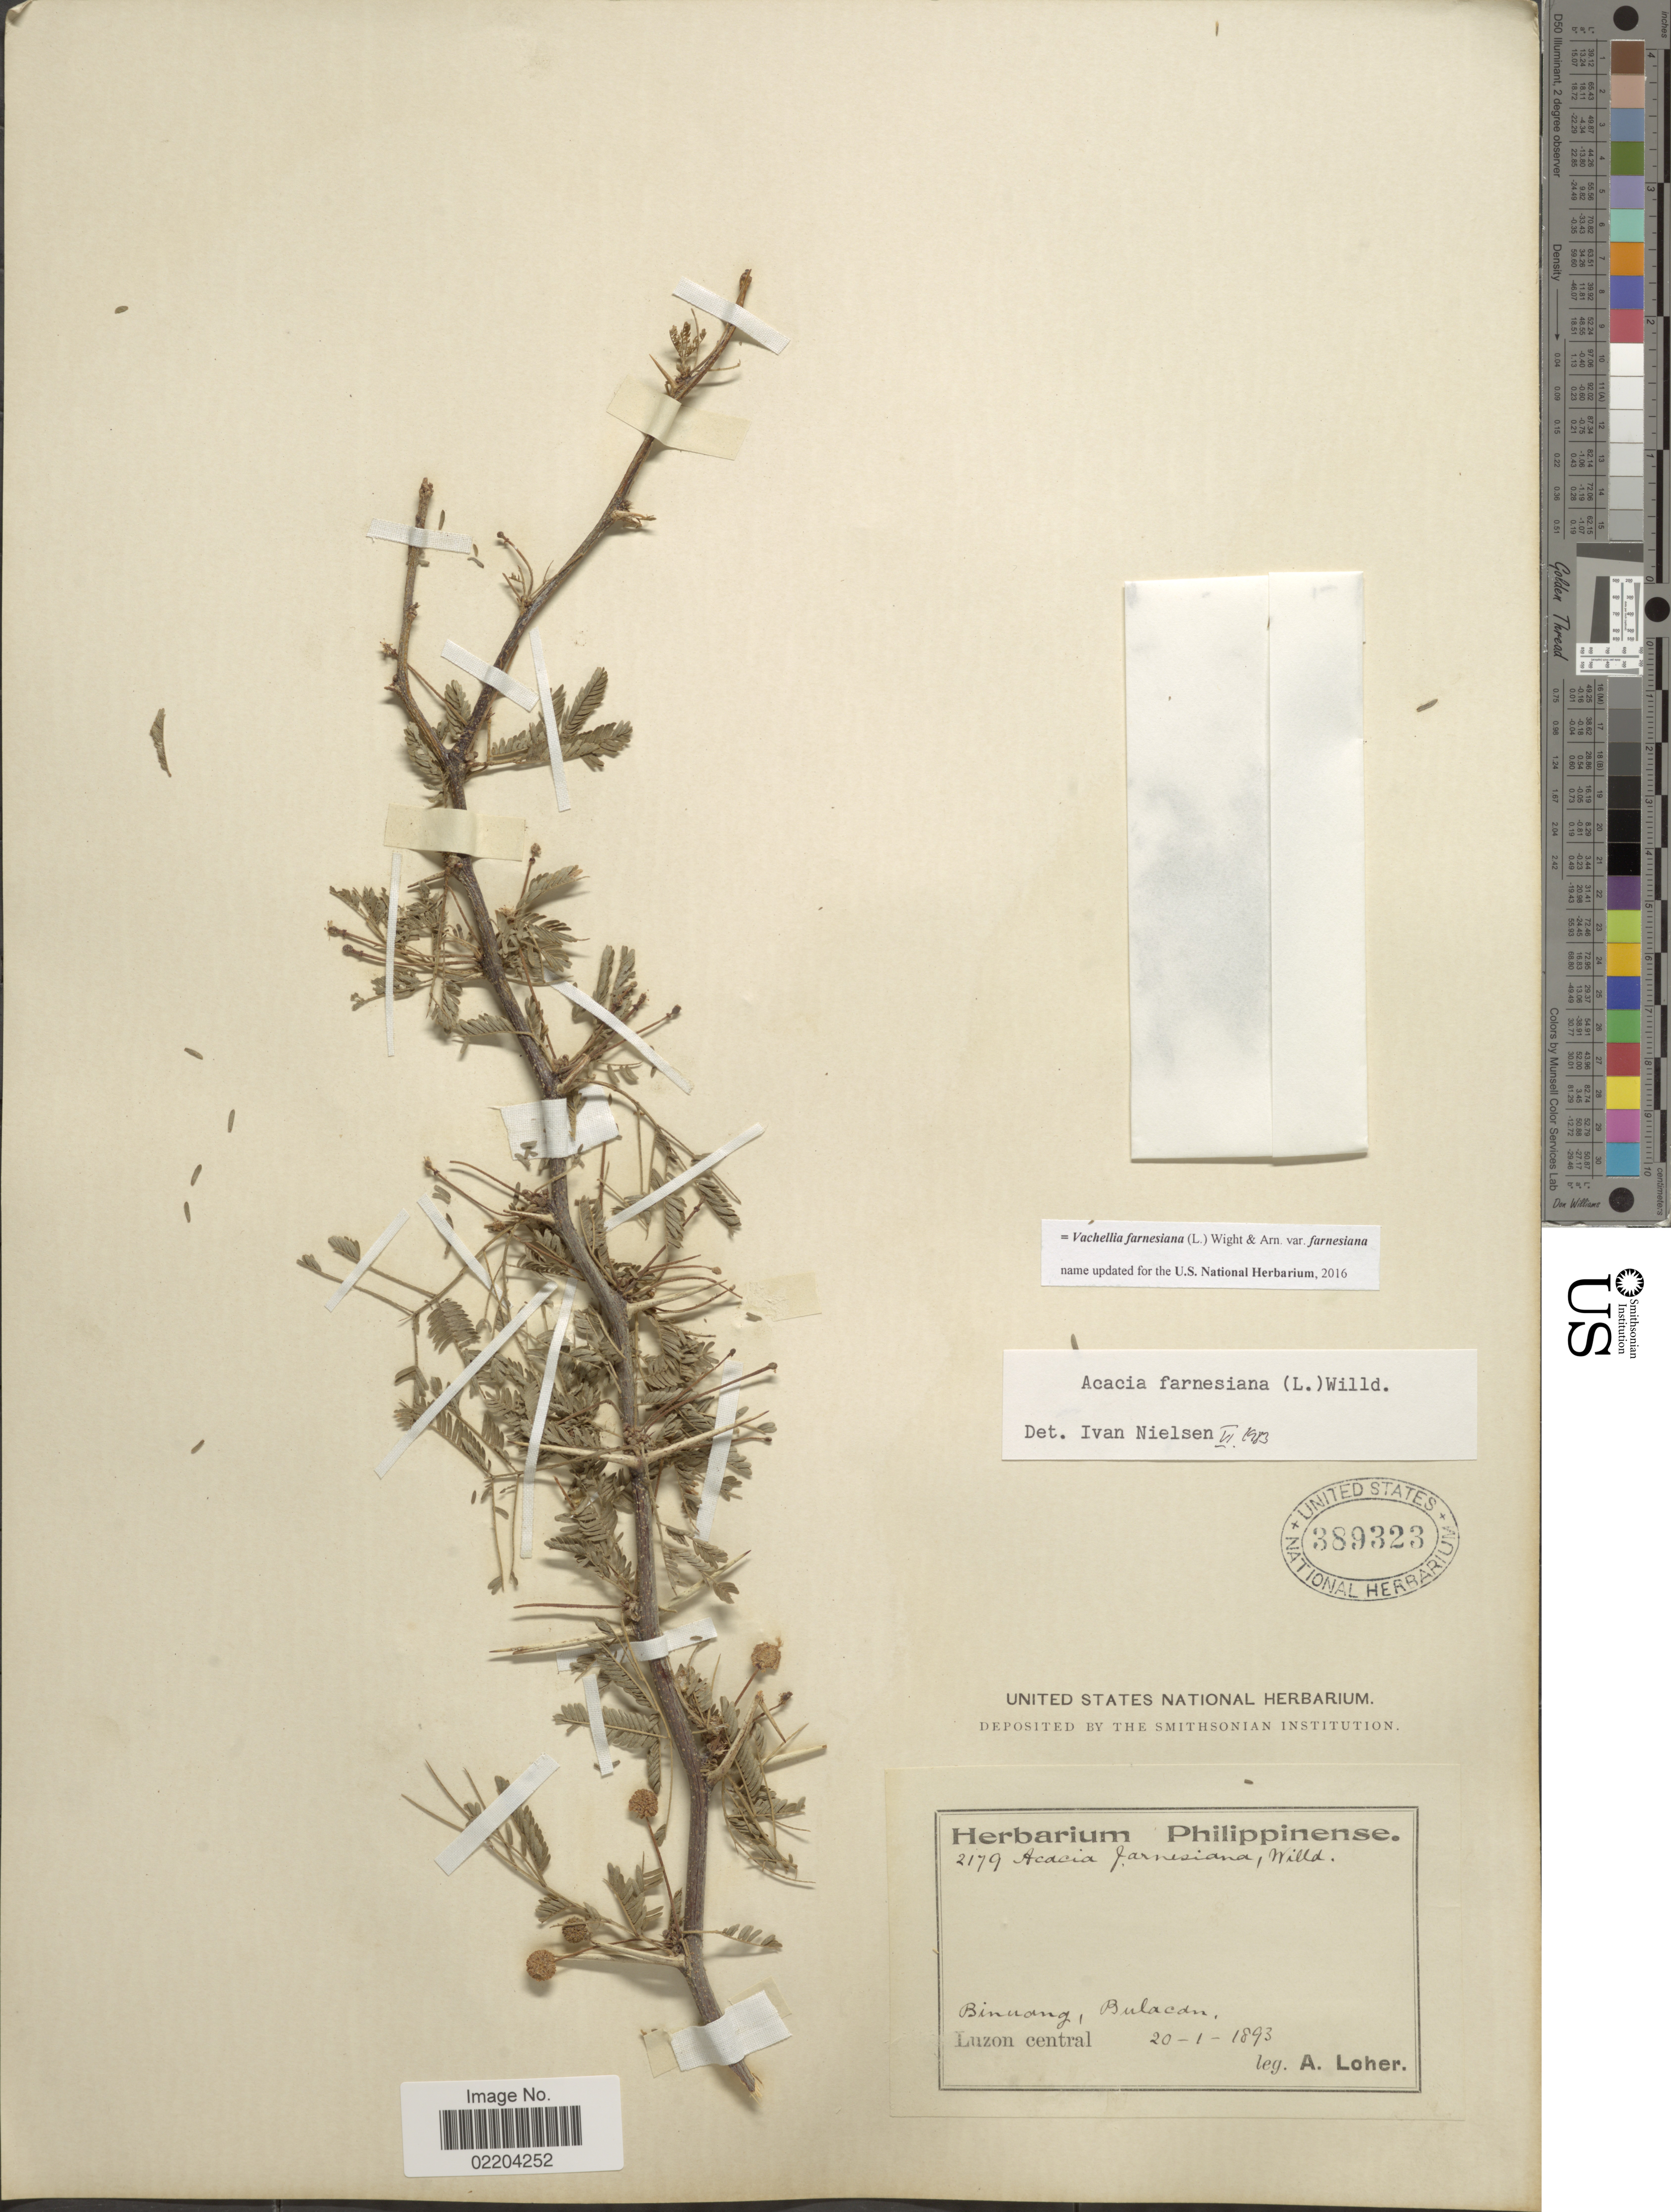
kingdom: Plantae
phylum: Tracheophyta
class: Magnoliopsida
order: Fabales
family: Fabaceae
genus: Vachellia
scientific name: Vachellia farnesiana var. farnesiana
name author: (L.) Wight & Arn.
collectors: A. Loher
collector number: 2179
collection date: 1893-01-20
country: Philippines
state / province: Central Luzon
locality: Luzon central. Binuang, Bulacan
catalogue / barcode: US 389323